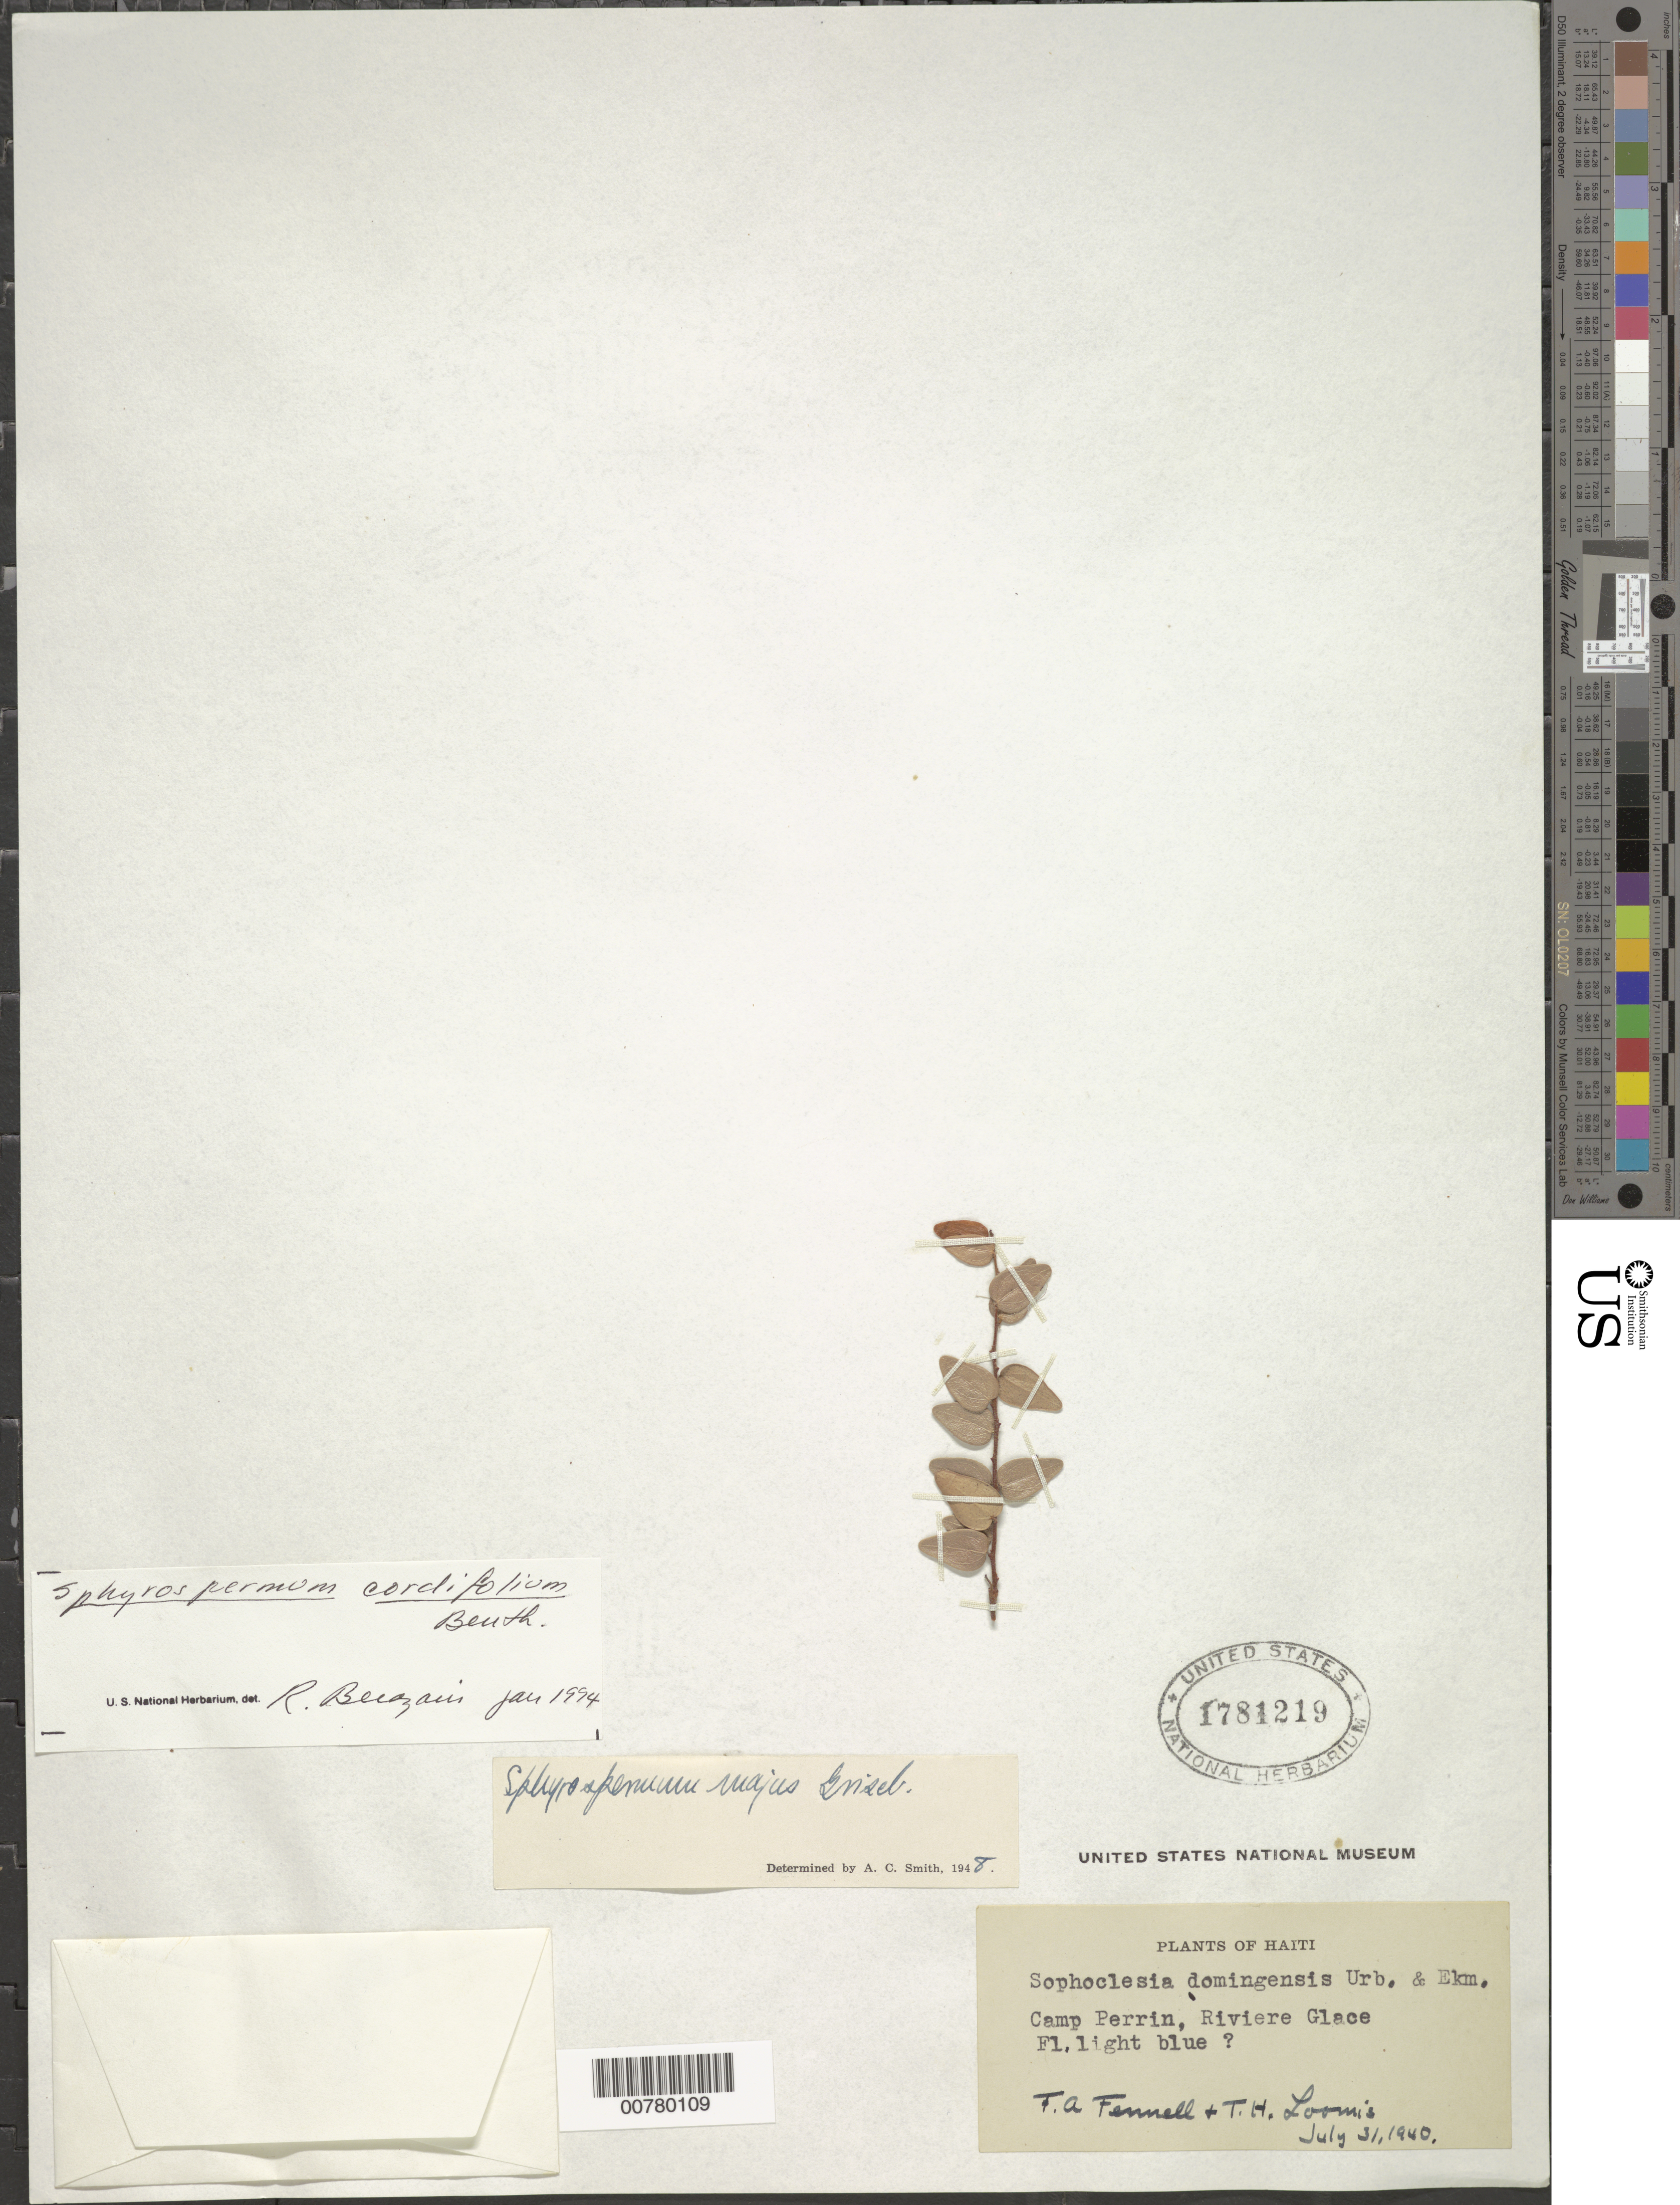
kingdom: Plantae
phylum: Tracheophyta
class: Magnoliopsida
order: Ericales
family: Ericaceae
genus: Sphyrospermum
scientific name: Sphyrospermum cordifolium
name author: Benth.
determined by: Berozain, R.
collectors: T. Fennell & T. Loomis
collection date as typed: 31 Jul 1940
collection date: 1940-07-31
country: Haiti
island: Hispaniola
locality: Riviere Glace, Camp Perrin.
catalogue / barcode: US 1781219